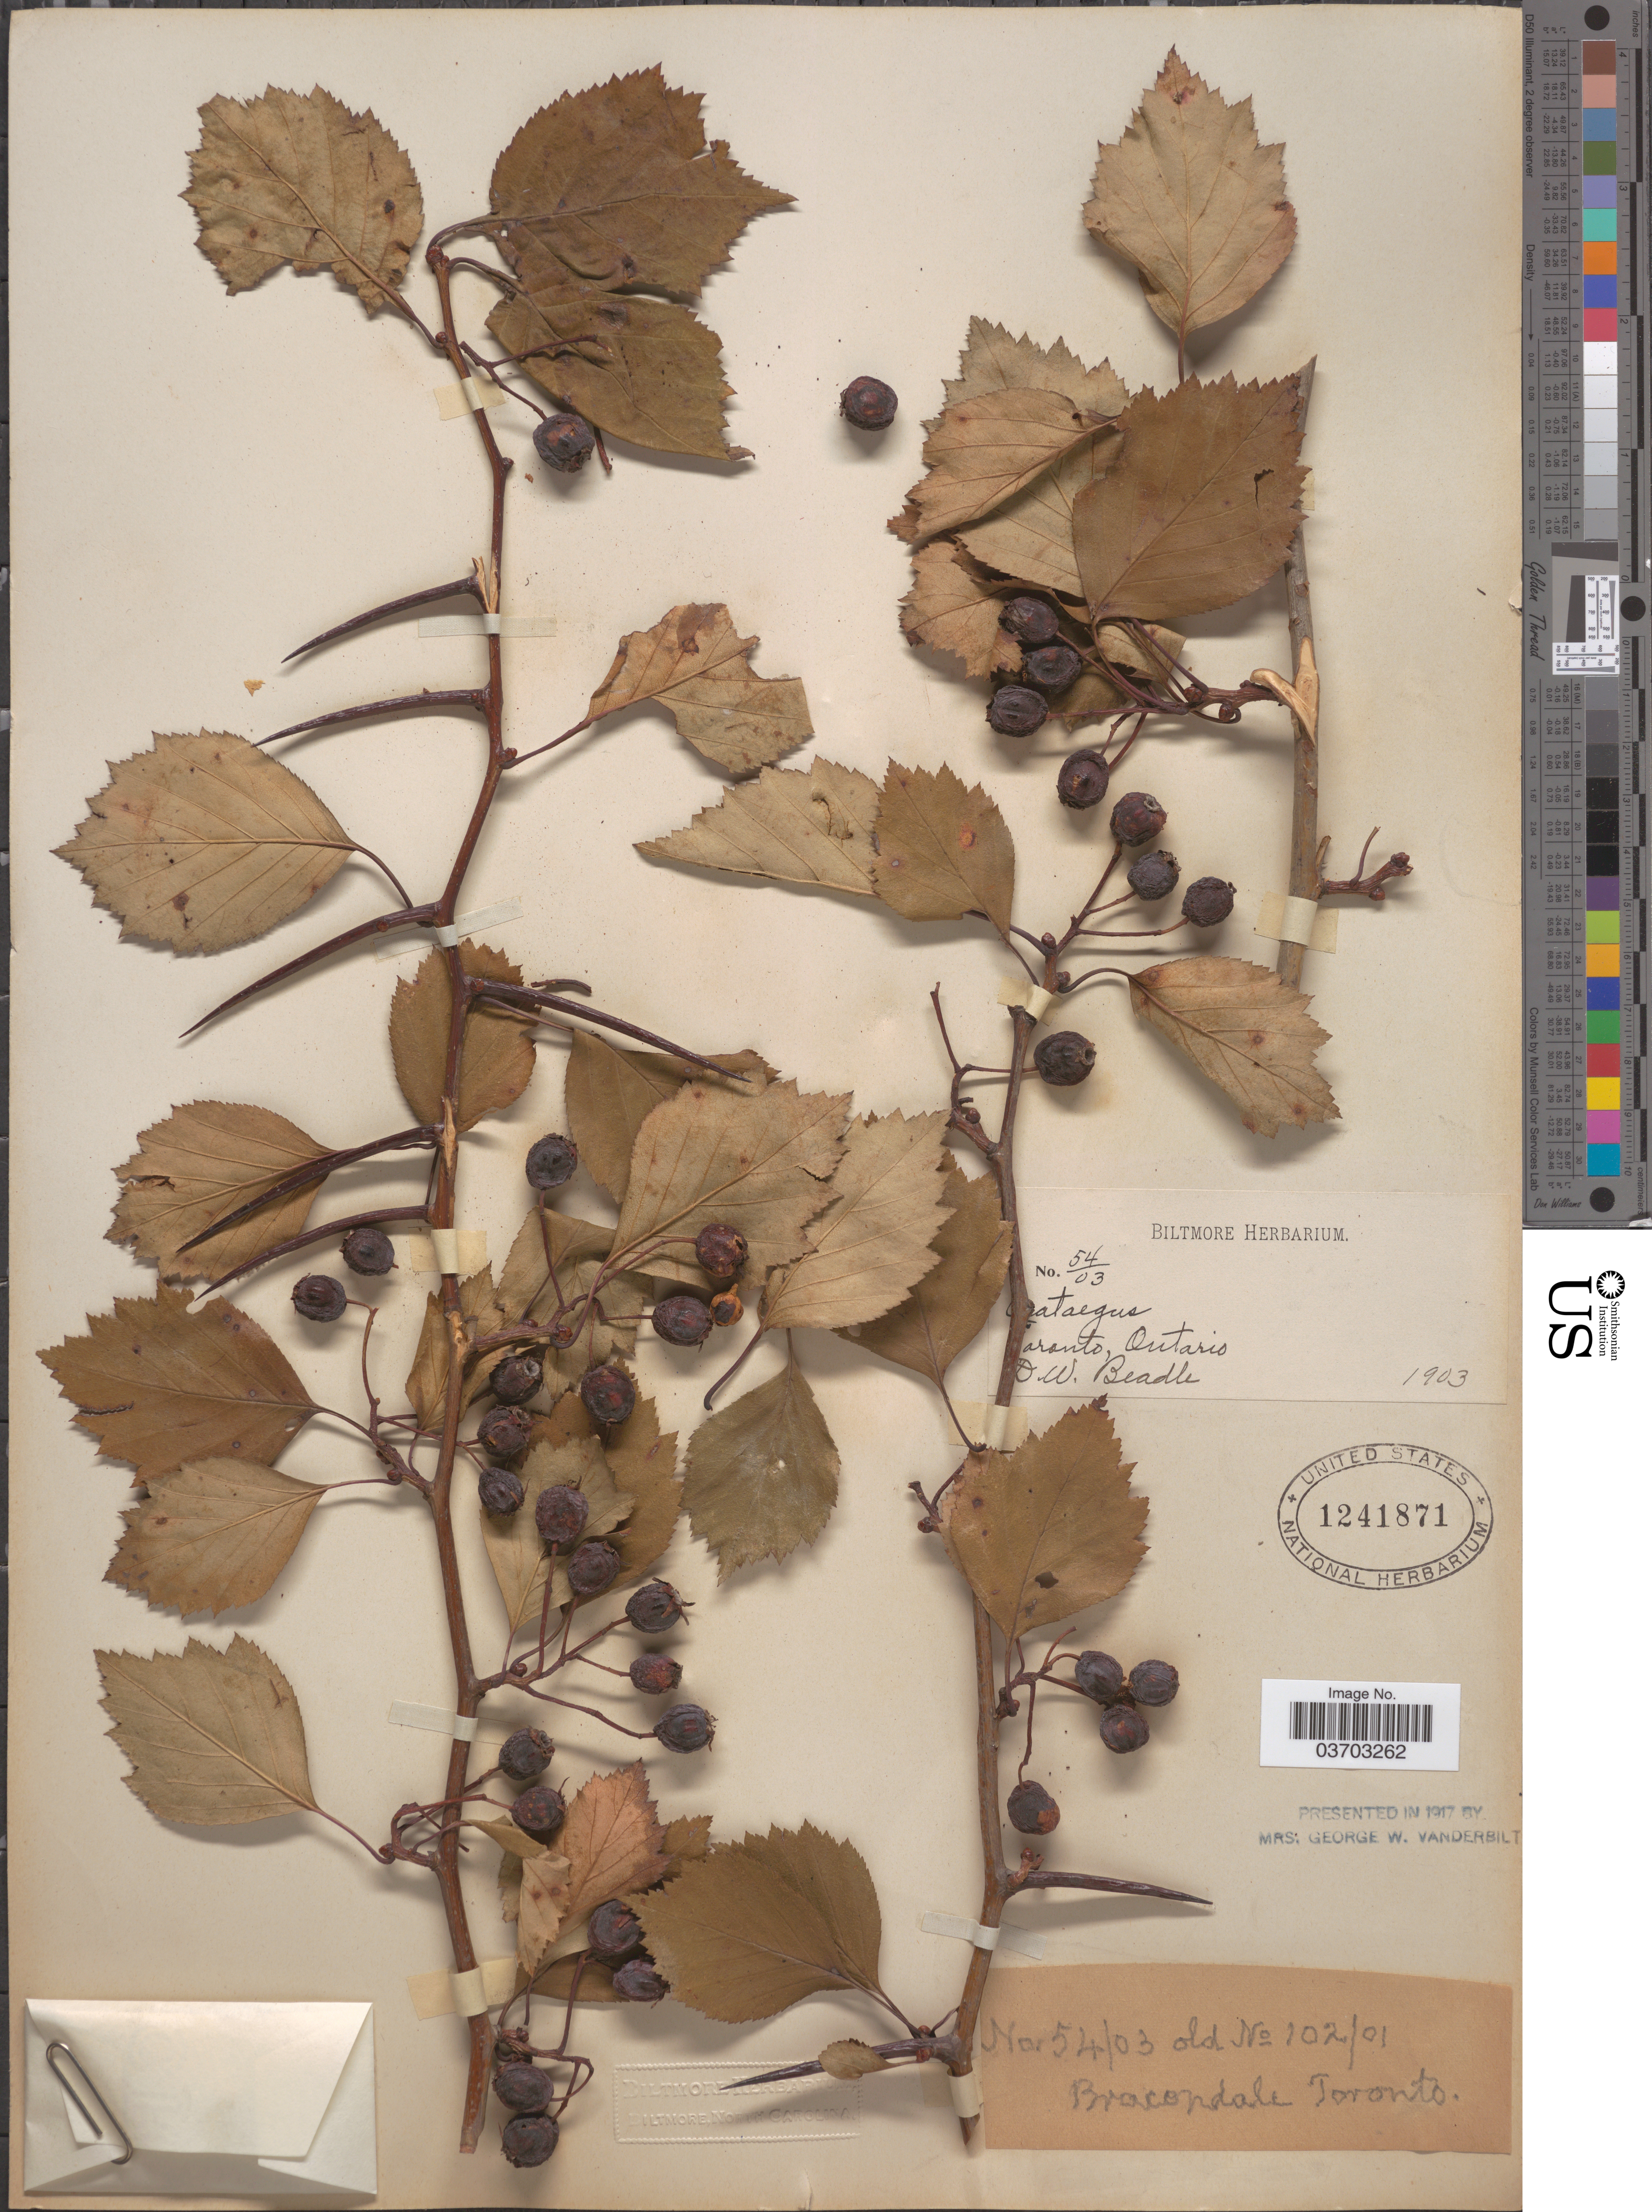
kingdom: Plantae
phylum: Tracheophyta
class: Magnoliopsida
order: Rosales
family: Rosaceae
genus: Crataegus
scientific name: Crataegus sp.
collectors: D. Beadle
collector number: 54/03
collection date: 1903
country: Canada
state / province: Ontario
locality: Toronto.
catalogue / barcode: US 1241871